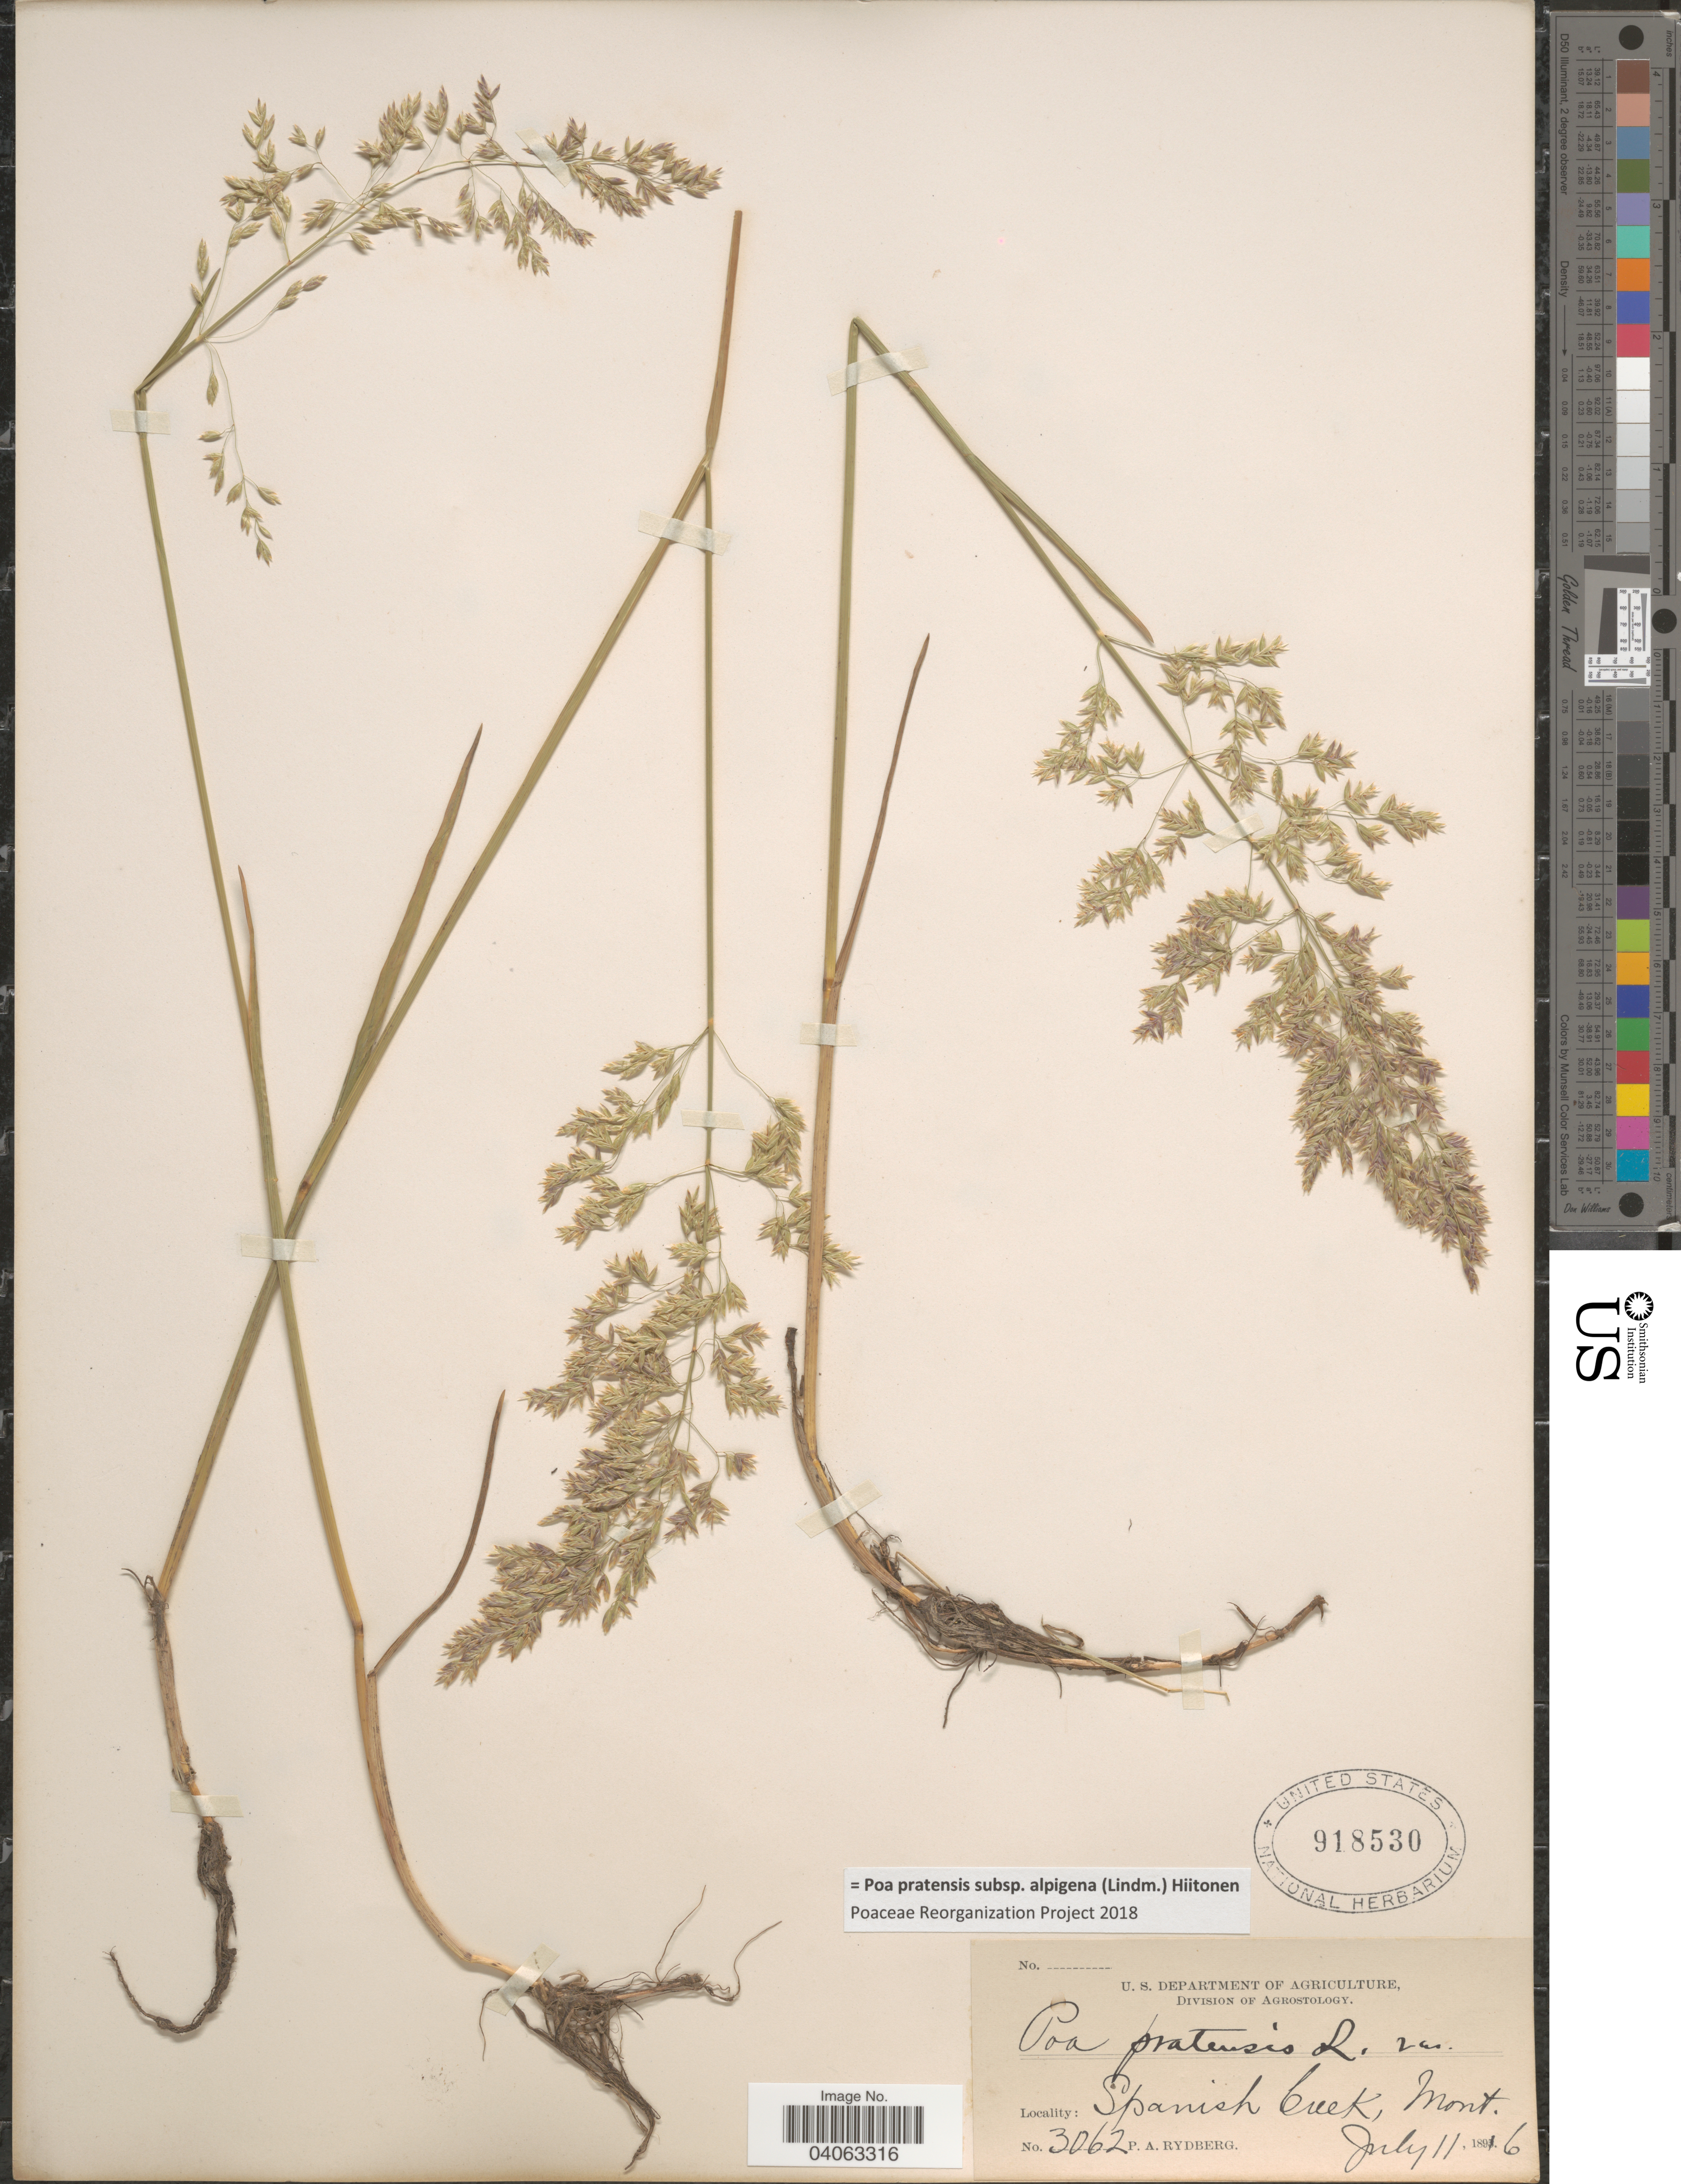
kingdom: Plantae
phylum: Tracheophyta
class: Liliopsida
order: Poales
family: Poaceae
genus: Poa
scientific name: Poa pratensis subsp. alpigena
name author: (Lindm.) Hiitonen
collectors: P. A. Rydberg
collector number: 3062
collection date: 1896-07-11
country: United States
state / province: Montana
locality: Spanish Creek.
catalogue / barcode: US 918530